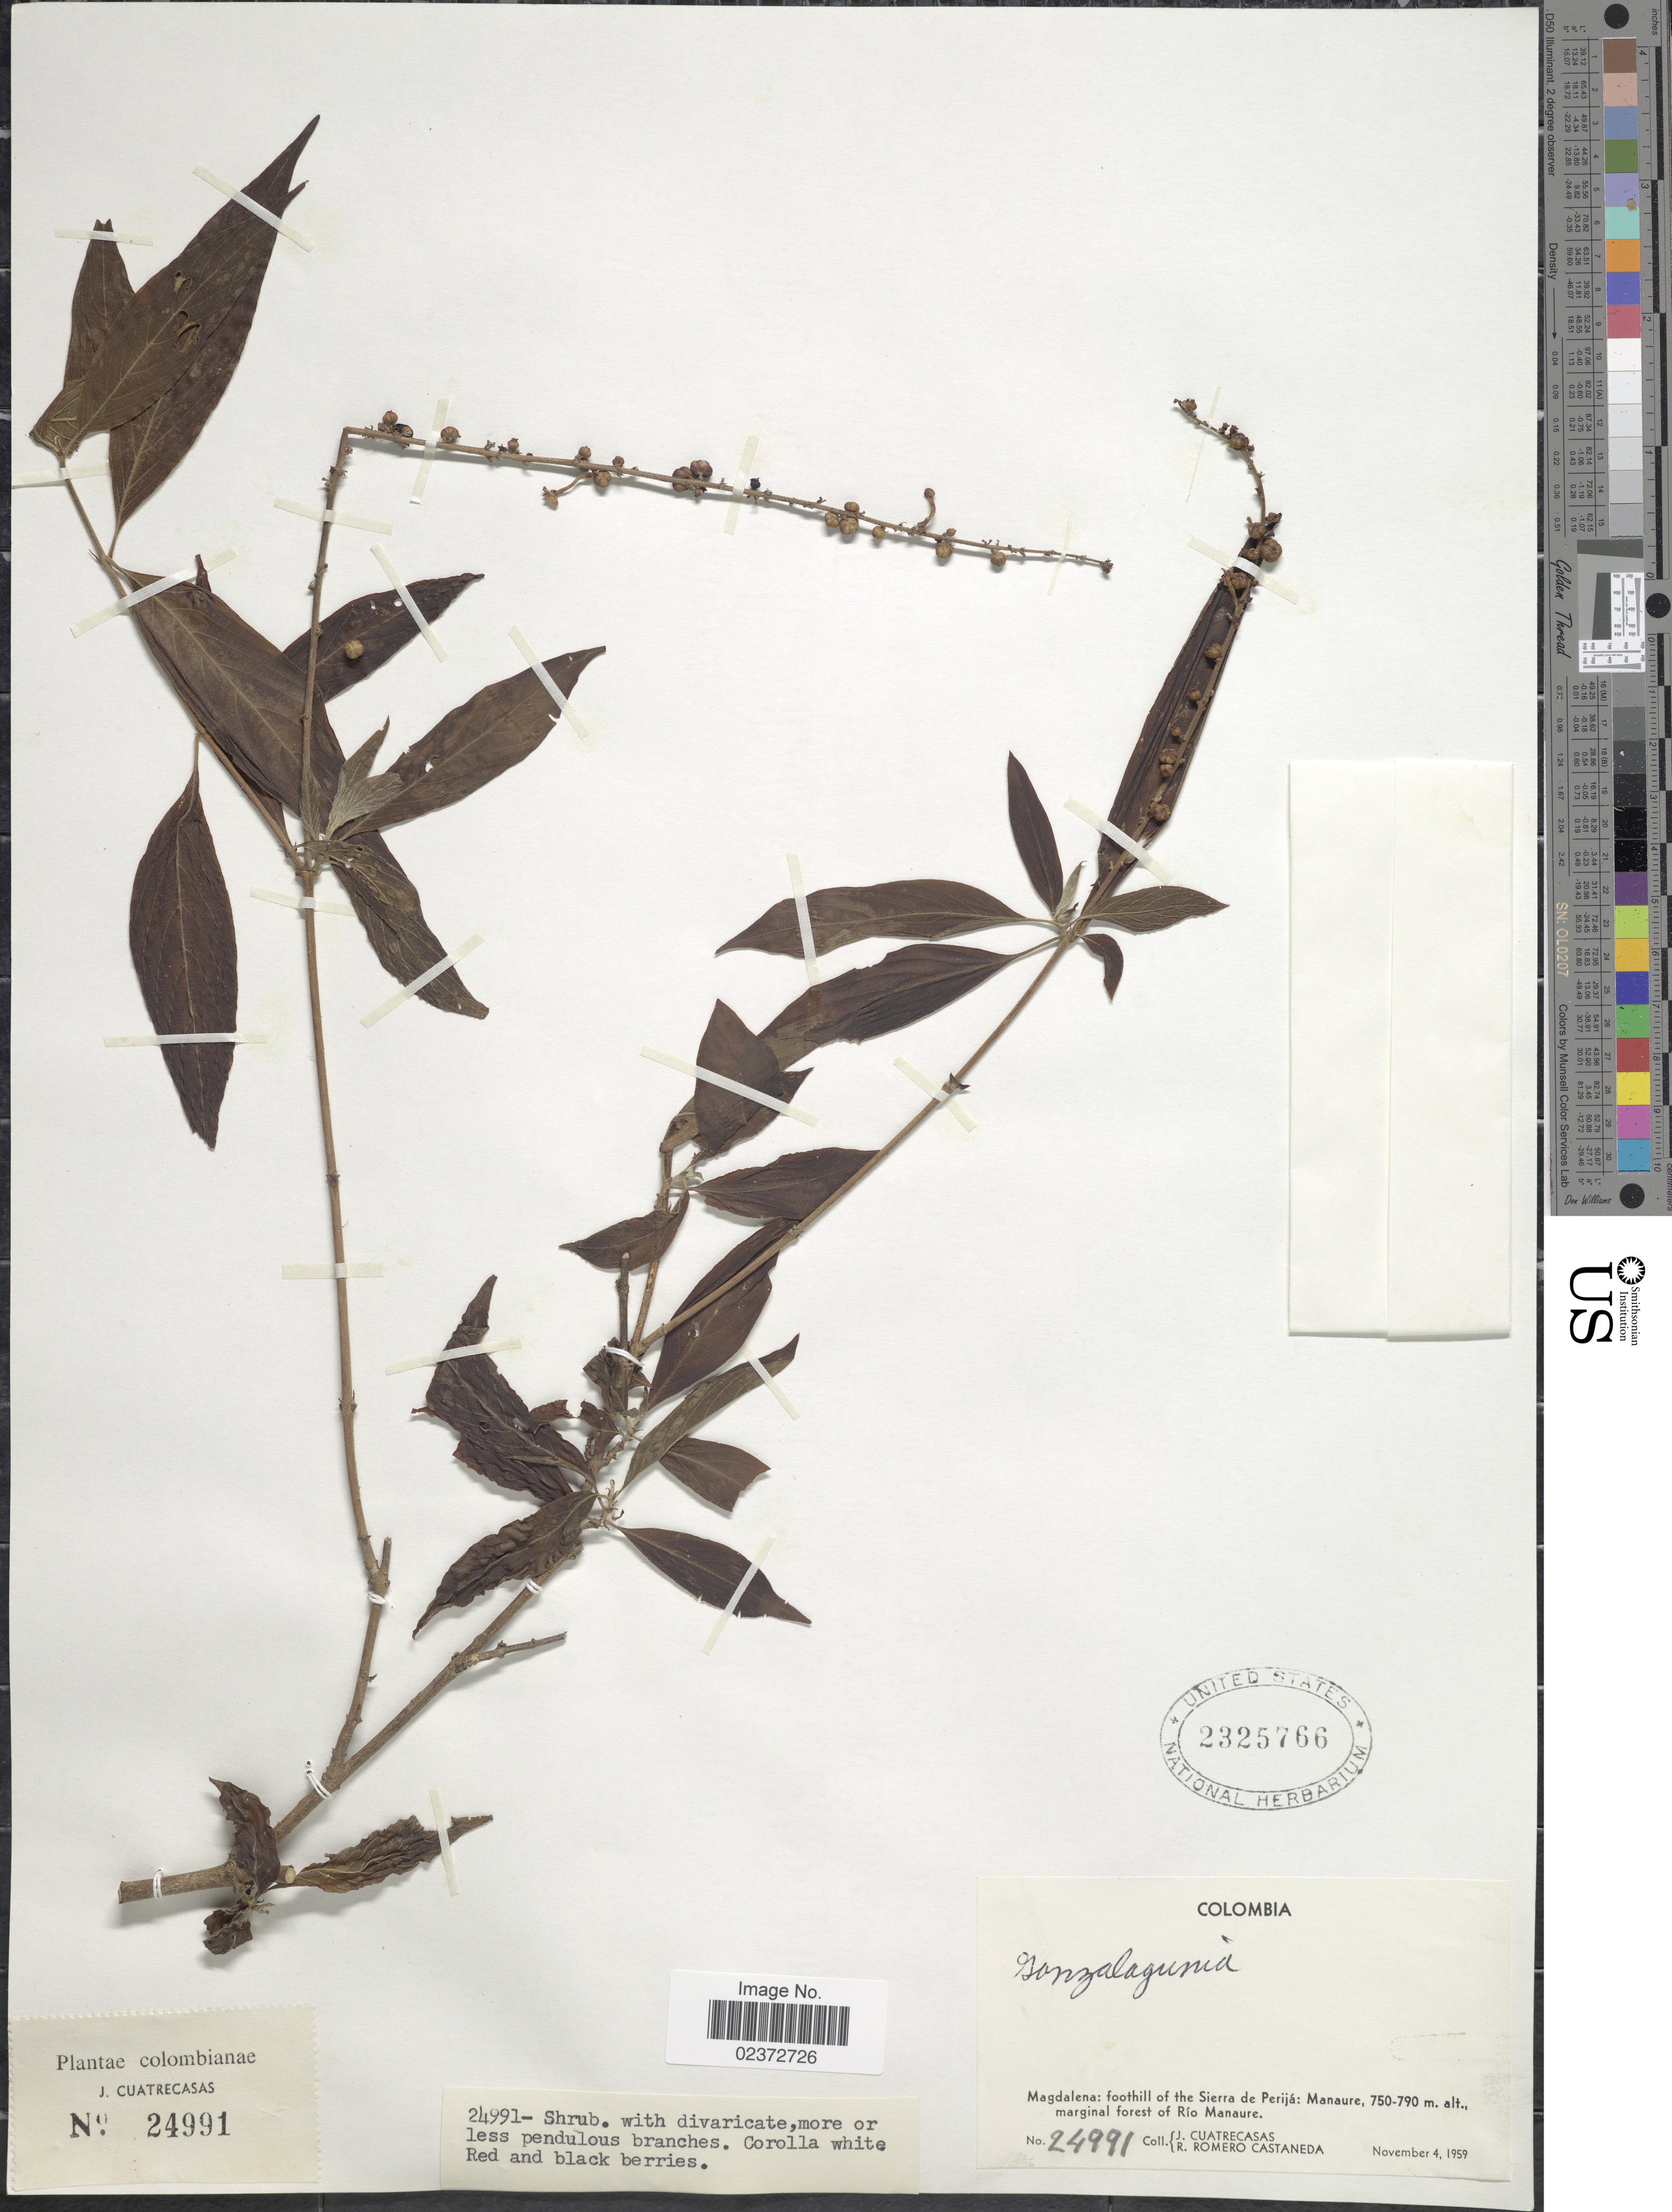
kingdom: Plantae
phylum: Tracheophyta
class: Magnoliopsida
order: Gentianales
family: Rubiaceae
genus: Gonzalagunia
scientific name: Gonzalagunia sp.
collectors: J. Cuatrecasas & R. Romero Castañeda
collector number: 24991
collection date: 1959-11-04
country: Colombia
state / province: Magdalena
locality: Foothill of the Sierra de Perija: Manaure, marginal forest of Rio Manaure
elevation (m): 750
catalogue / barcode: US 2325766